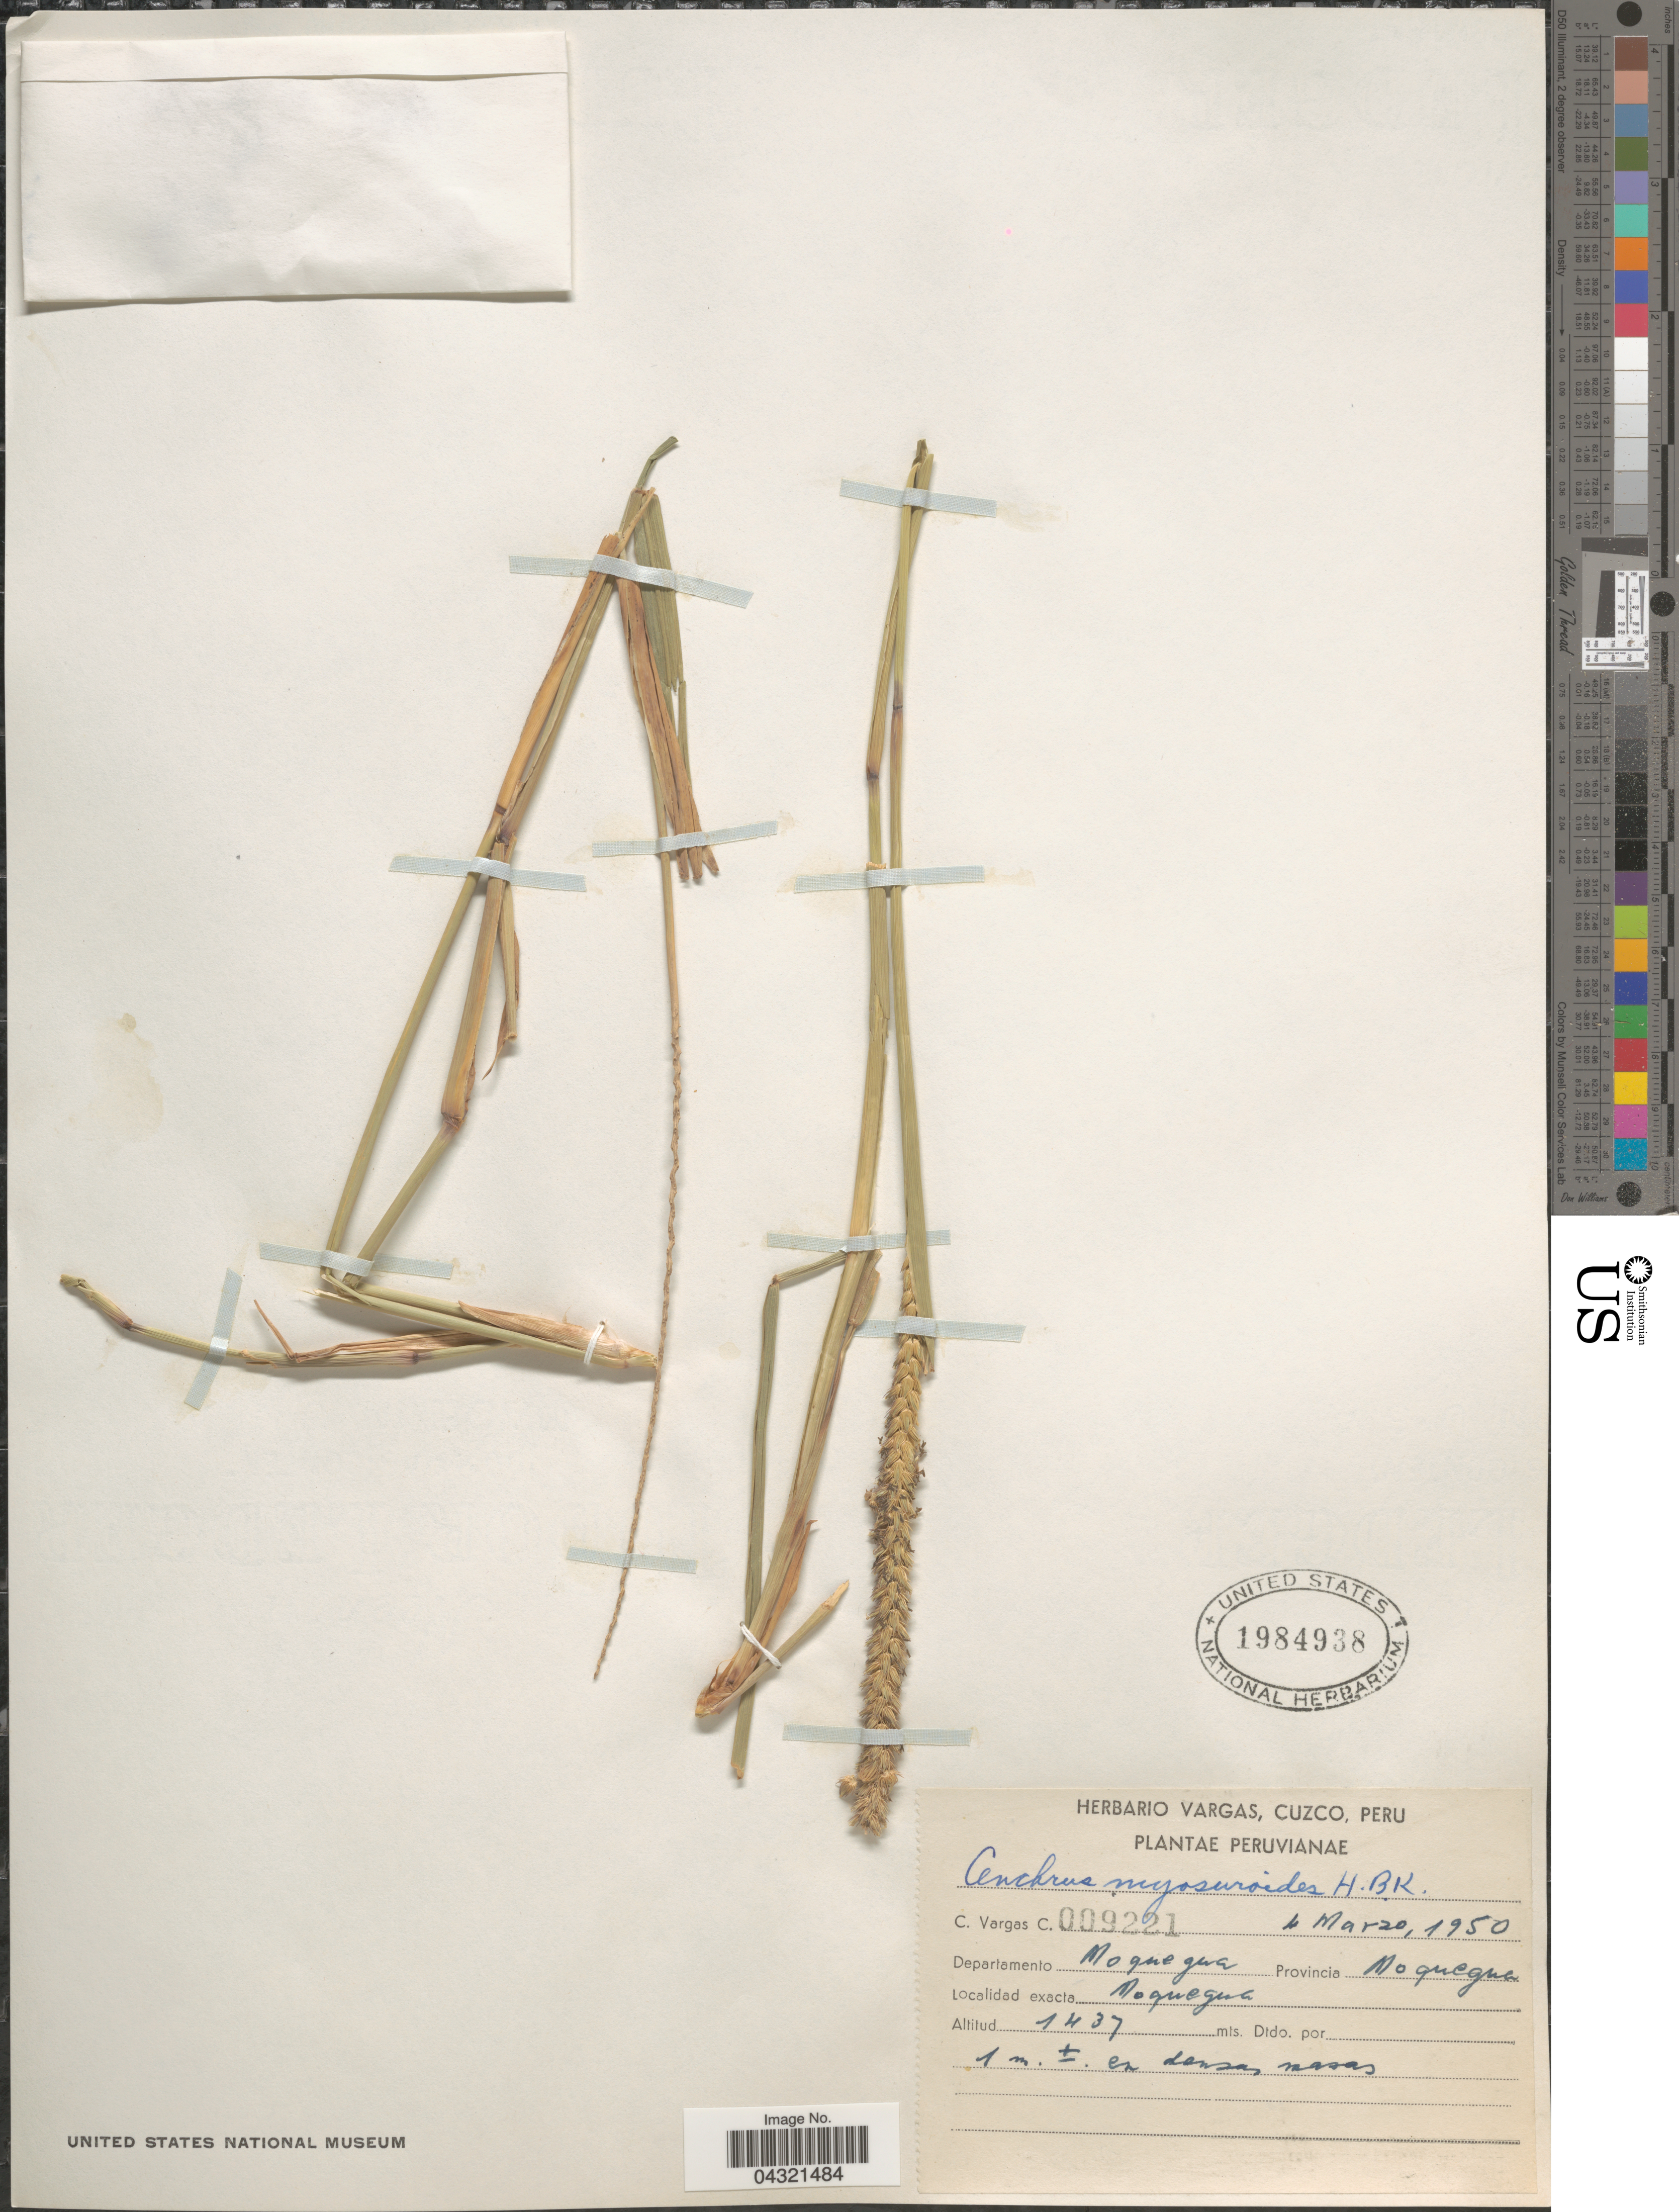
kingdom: Plantae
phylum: Tracheophyta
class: Liliopsida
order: Poales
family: Poaceae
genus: Cenchrus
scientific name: Cenchrus myosuroides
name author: Kunth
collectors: C. Vargas Calderón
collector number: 009221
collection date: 1950-03-04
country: Peru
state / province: Moquegua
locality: Departamento Moquegua. Provincia Moquegua. Moquegua.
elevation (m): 1437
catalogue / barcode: US 1984938